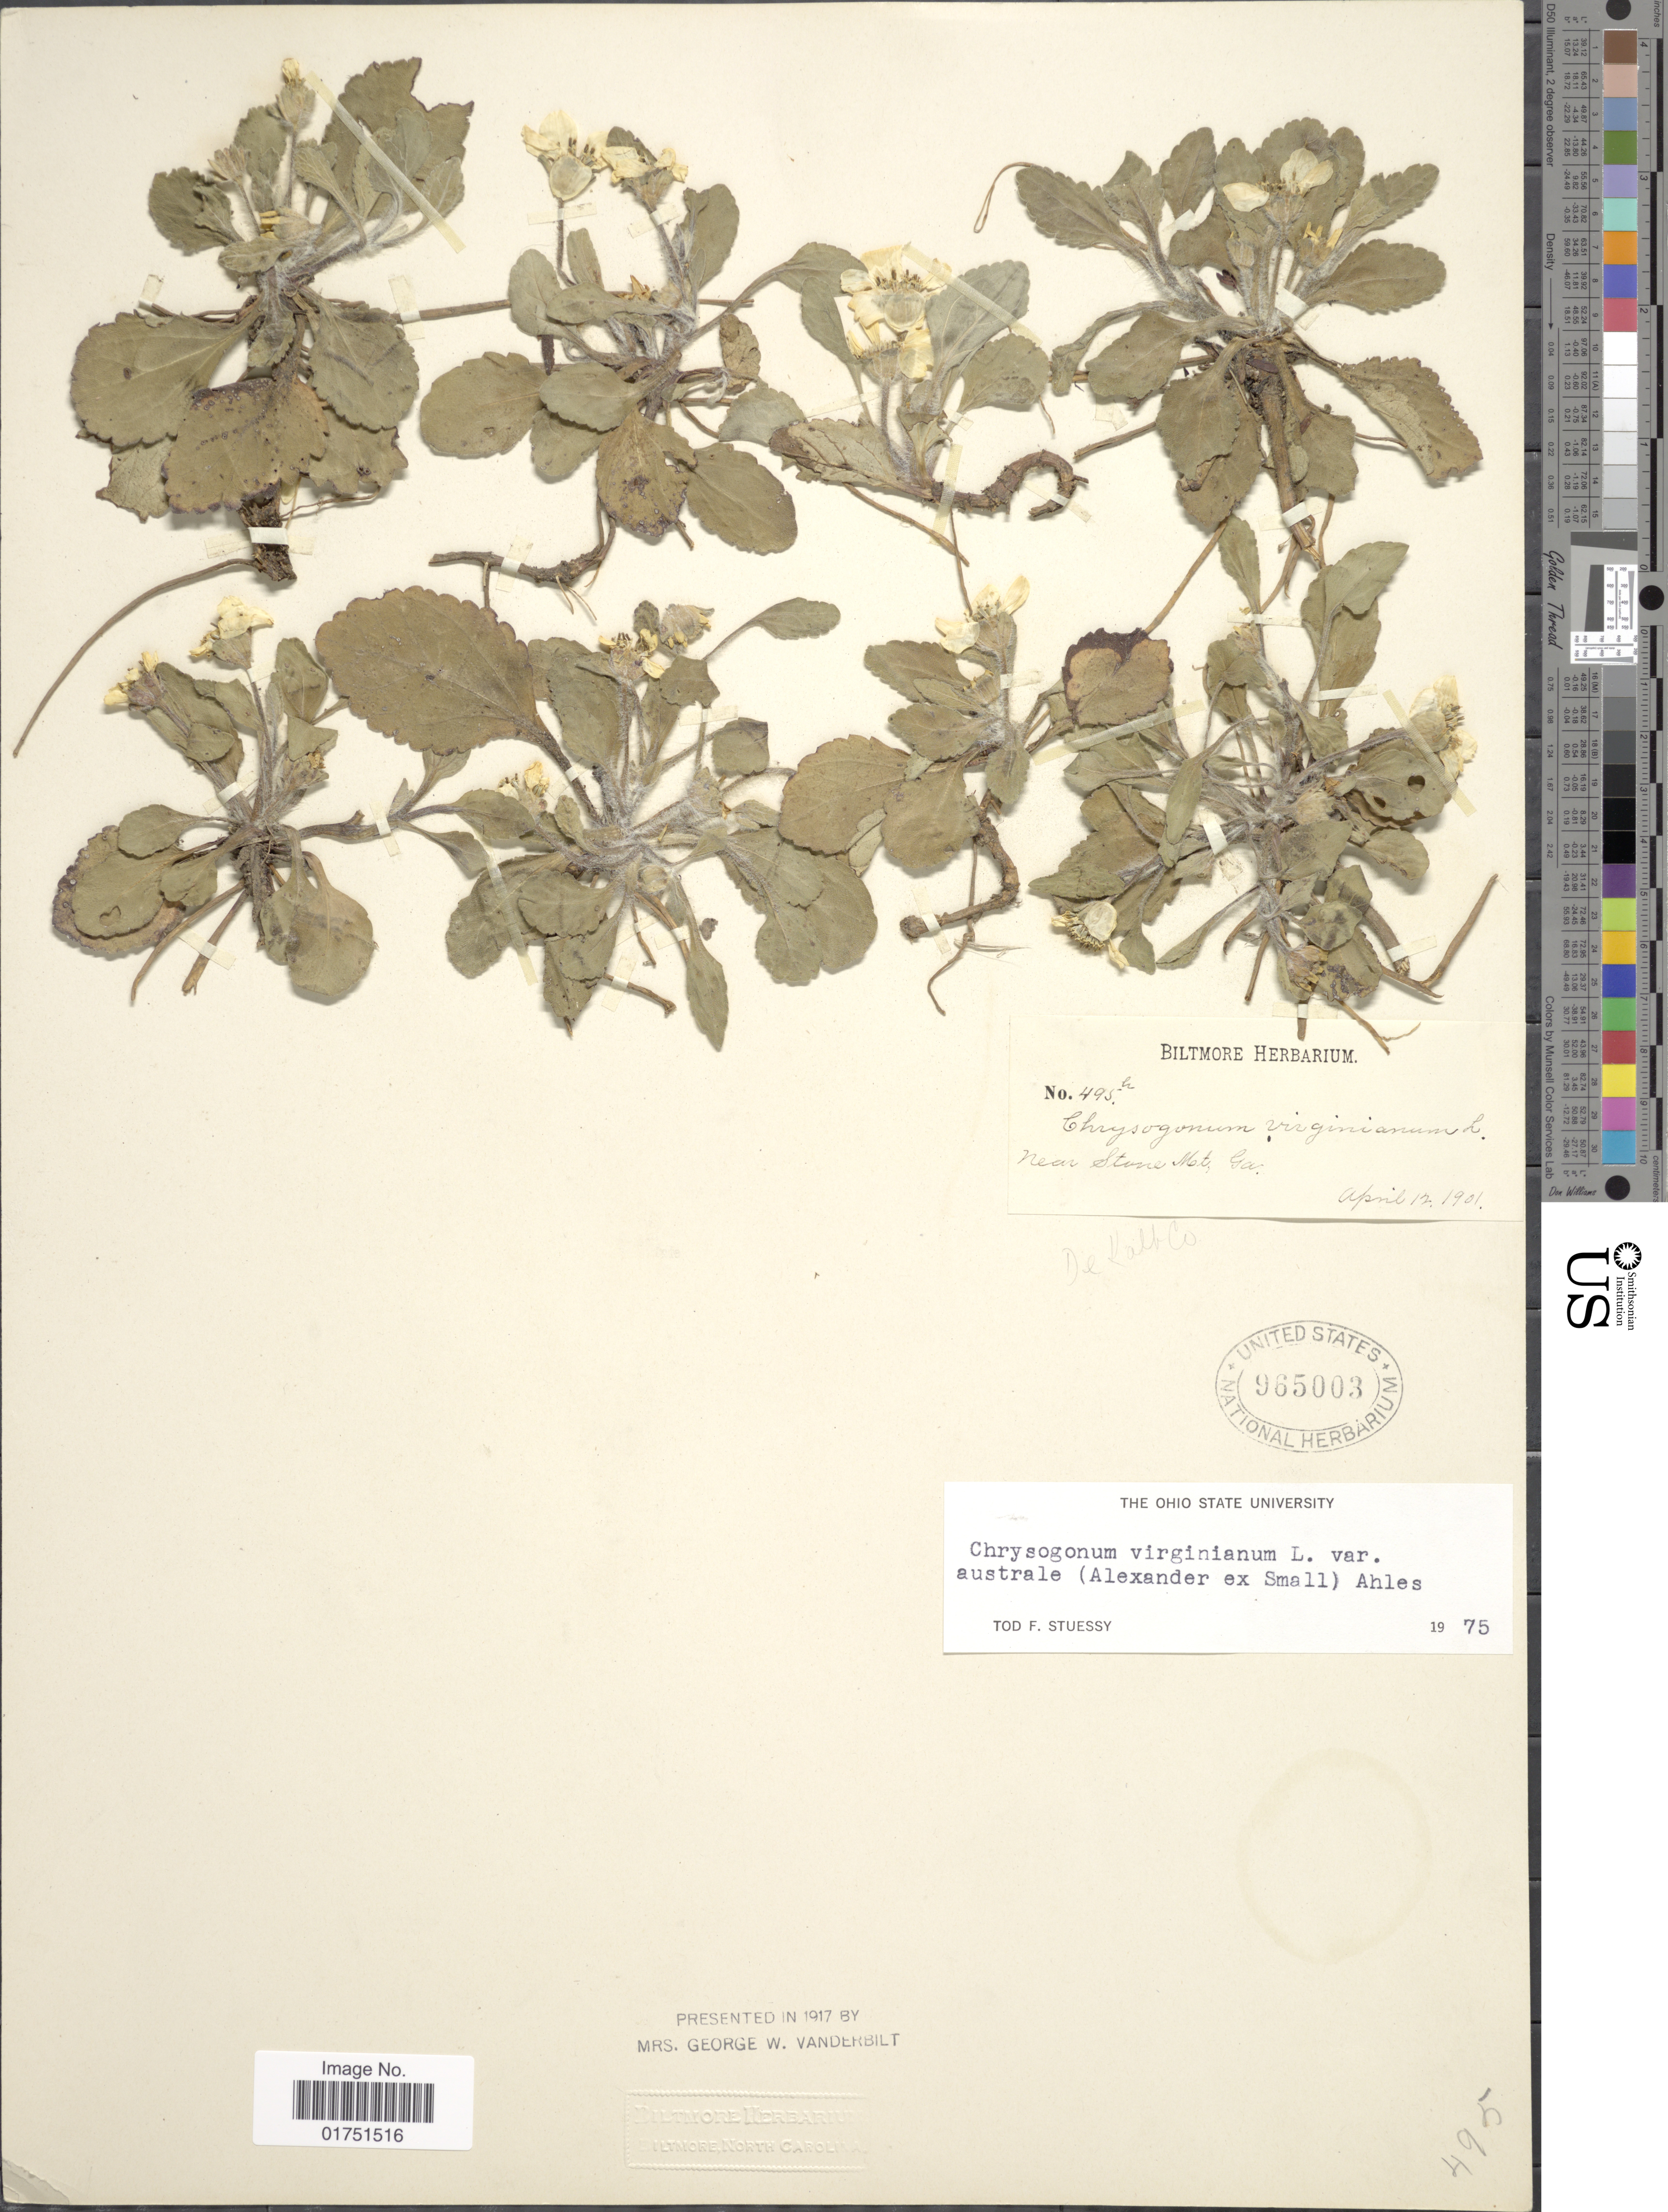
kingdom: Plantae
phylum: Tracheophyta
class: Magnoliopsida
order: Asterales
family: Asteraceae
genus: Chrysogonum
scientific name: Chrysogonum virginianum var. australe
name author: (Alexander ex Small) Ahles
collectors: ex herb. Biltmore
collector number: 495h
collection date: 1901-04-12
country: United States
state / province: Georgia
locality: Near Stone Mt., Ga.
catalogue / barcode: US 965003